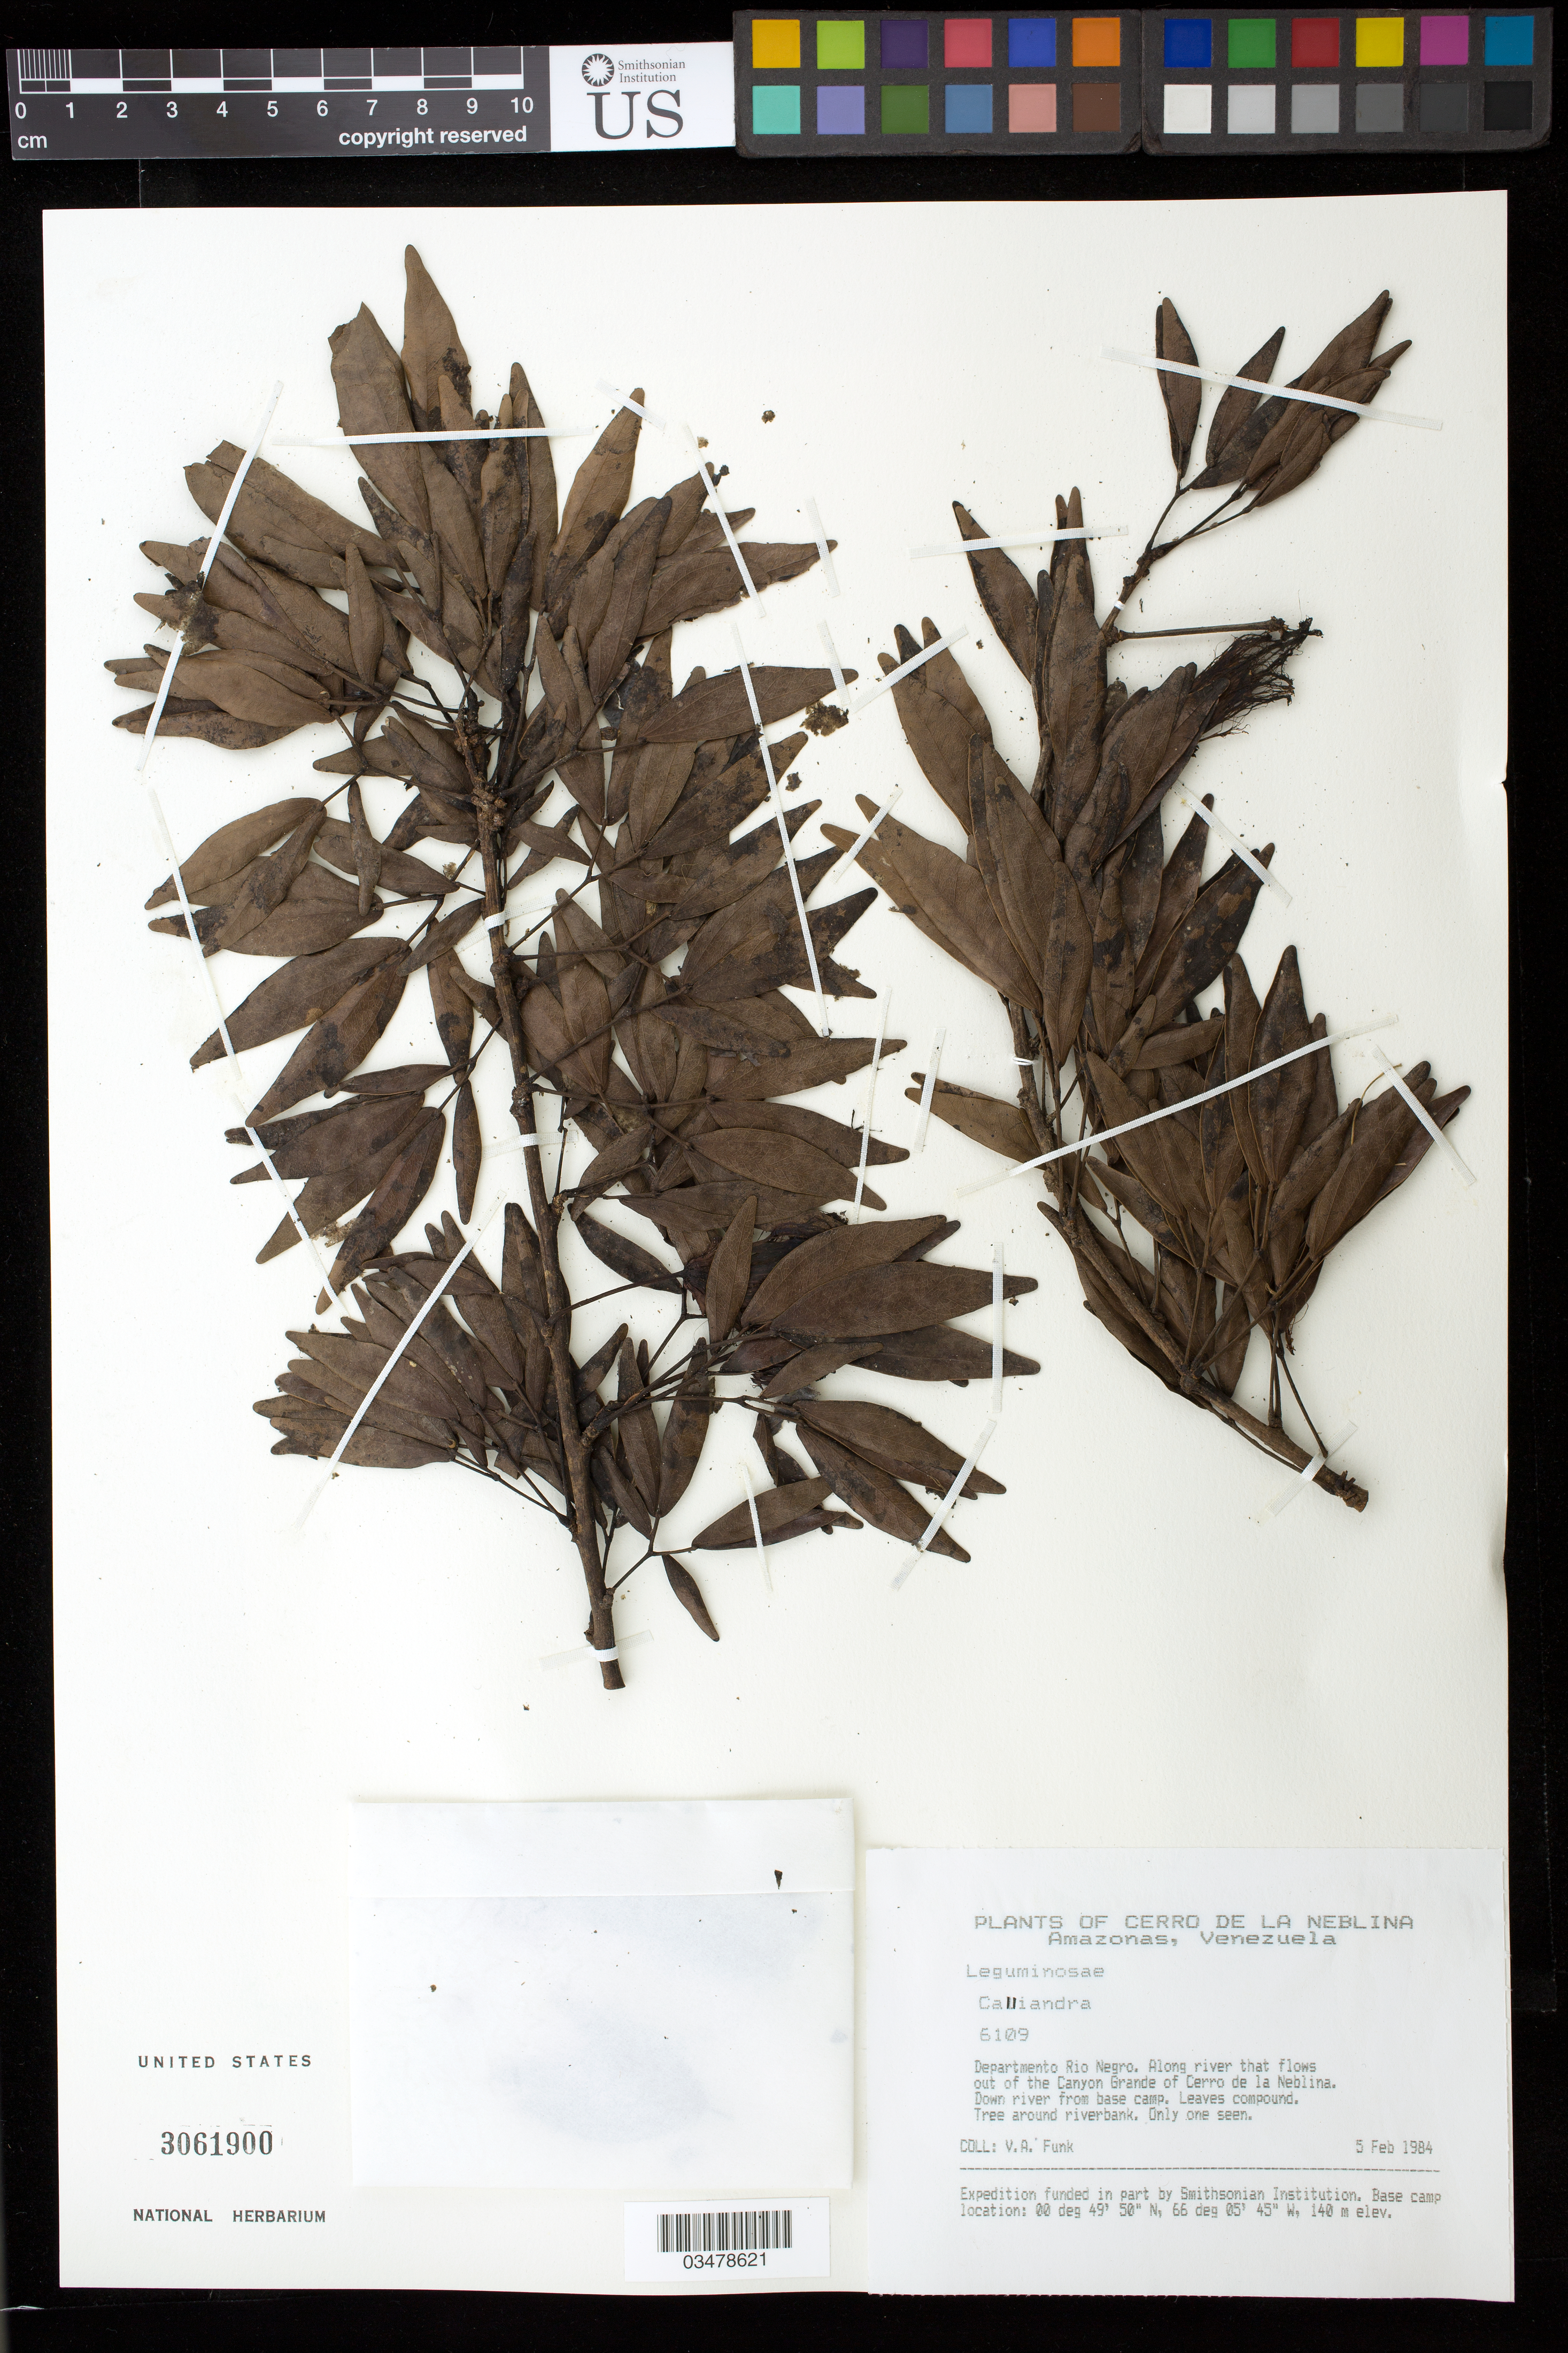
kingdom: Plantae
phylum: Tracheophyta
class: Magnoliopsida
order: Fabales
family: Fabaceae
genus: Calliandra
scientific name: Calliandra sp.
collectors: V. Funk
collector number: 6109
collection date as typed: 5 Feb 1984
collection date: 1984-02-05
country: Venezuela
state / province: Amazonas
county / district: Río Negro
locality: Canyon Grande, Cerro de la Neblina, down river from base camp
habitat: Around riverbank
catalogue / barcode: US 3061900